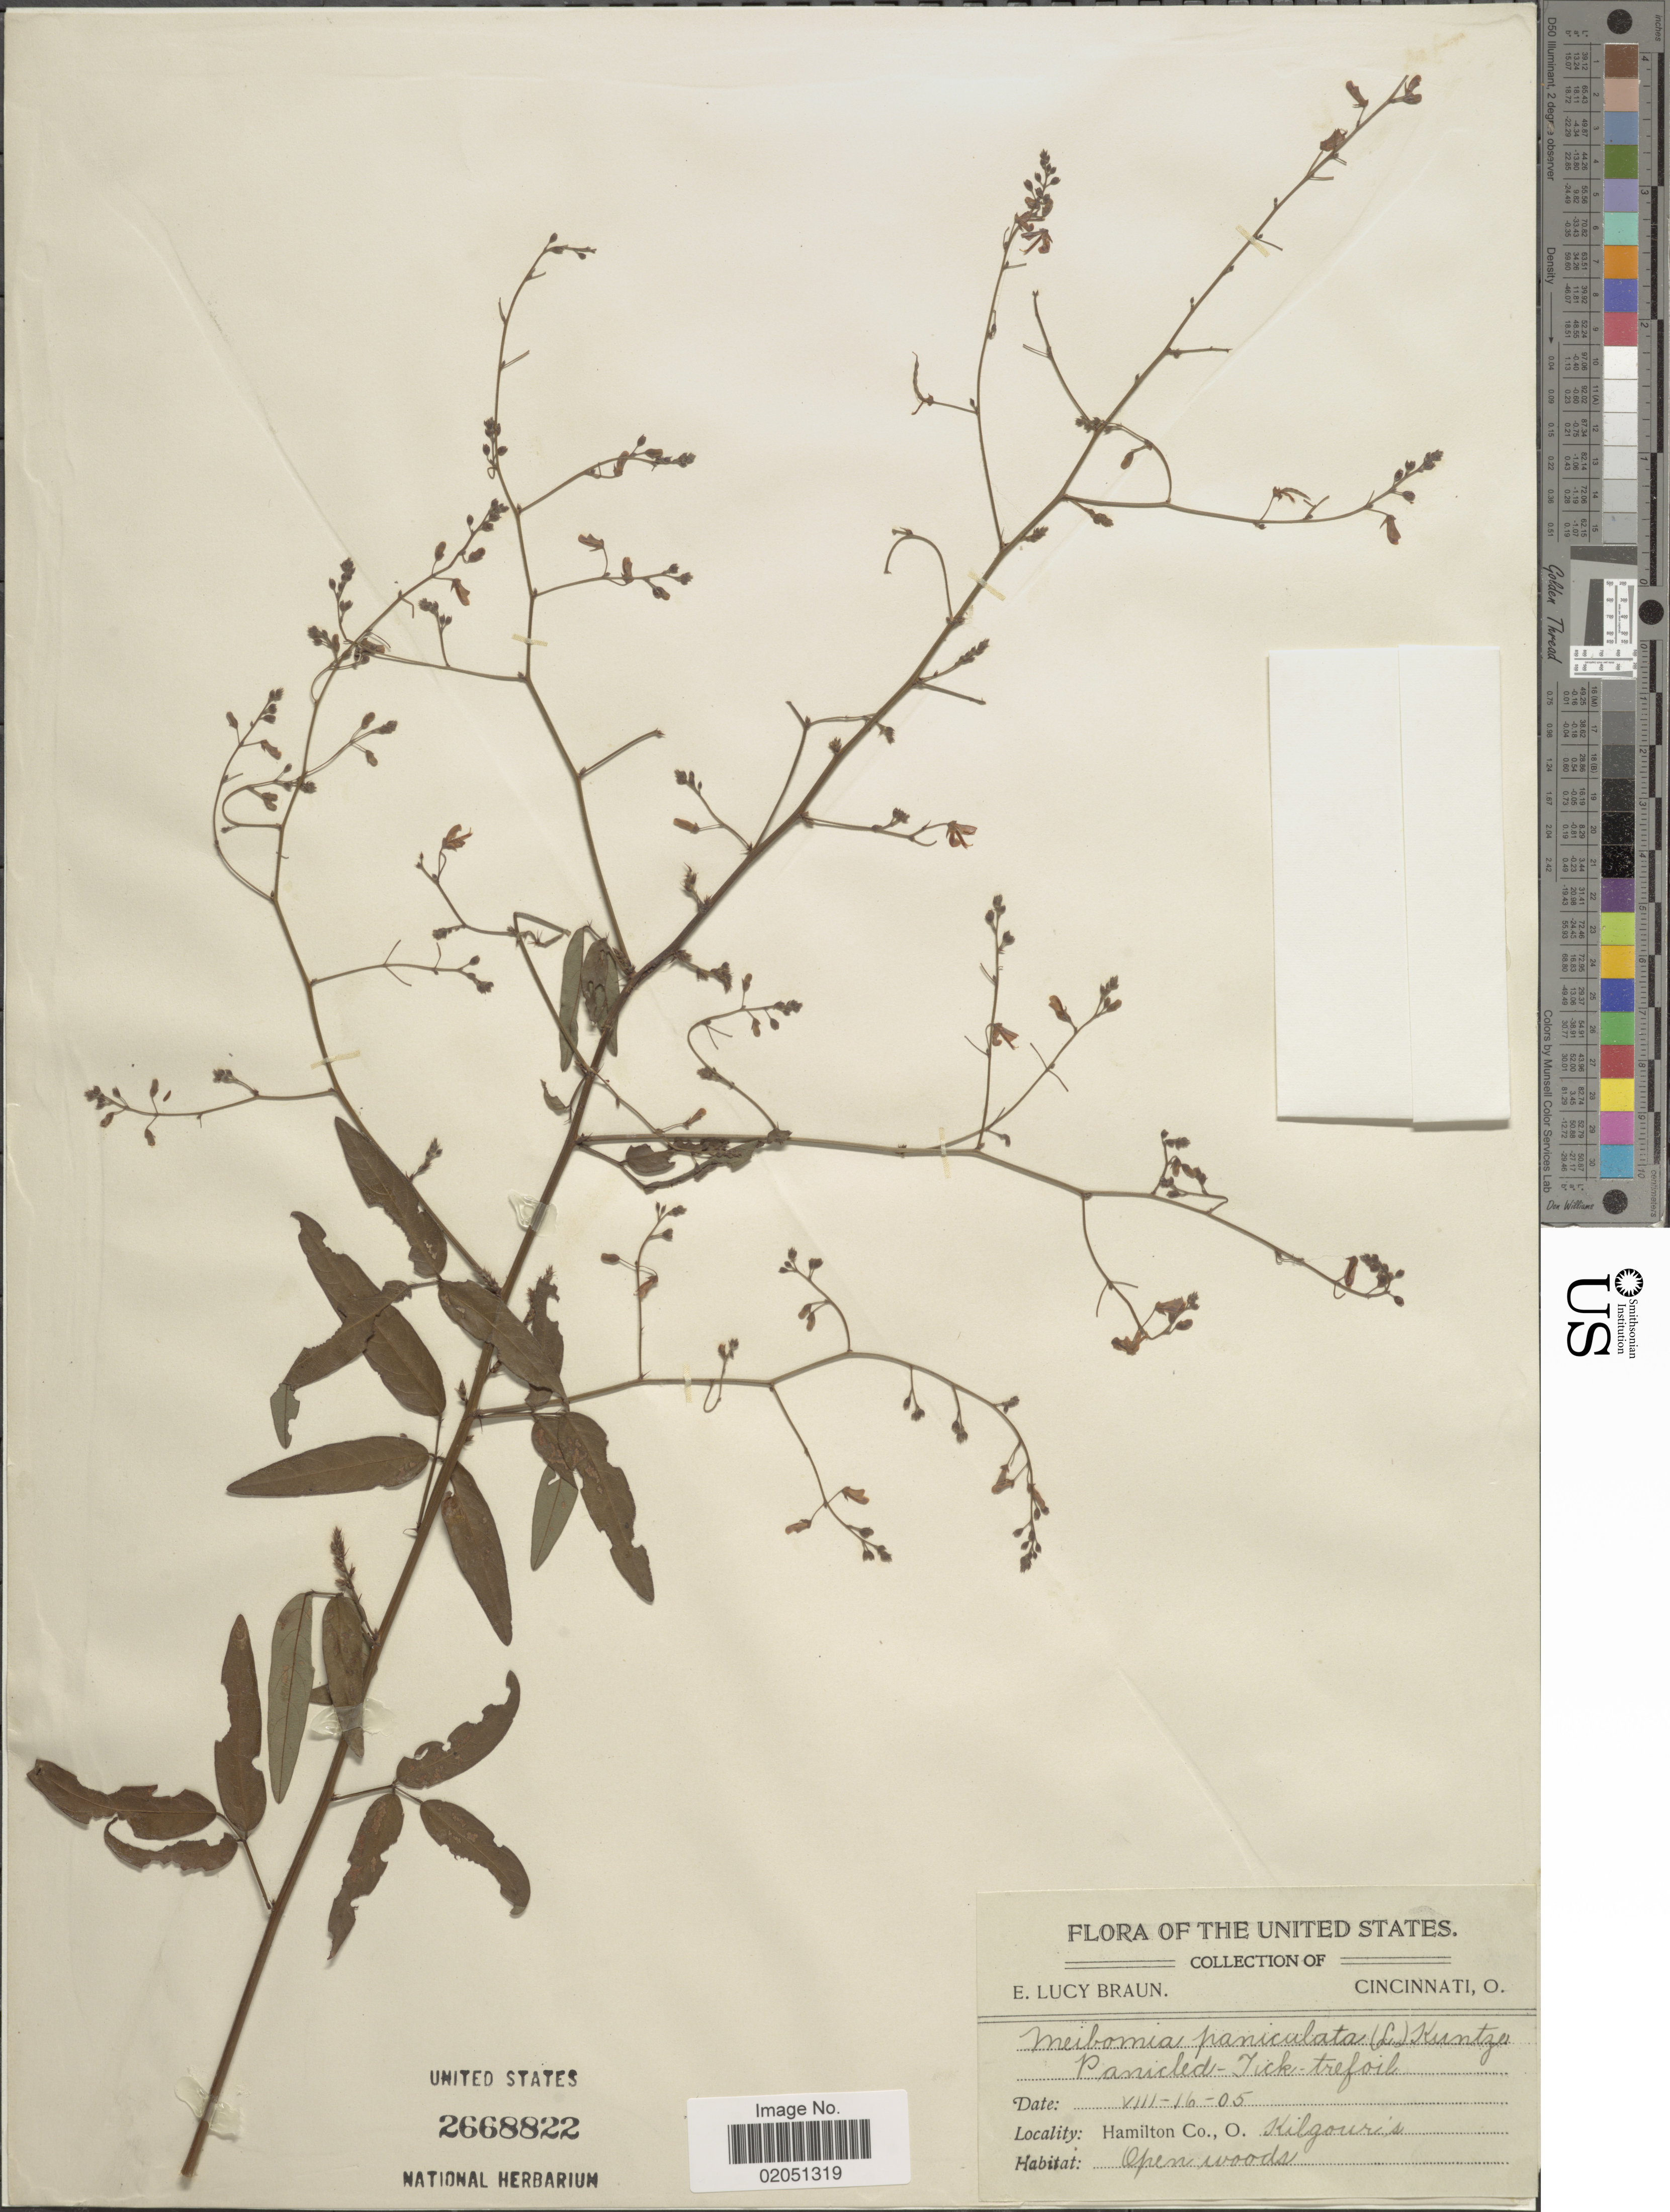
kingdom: Plantae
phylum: Tracheophyta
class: Magnoliopsida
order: Fabales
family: Fabaceae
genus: Desmodium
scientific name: Desmodium paniculatum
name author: (L.) DC.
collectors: E. L. Braun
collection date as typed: Transcribed d/m/y: 16/8/5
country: United States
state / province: Ohio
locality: Hamilton Co., Kilgouri's , Open woods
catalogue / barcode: US 2668822